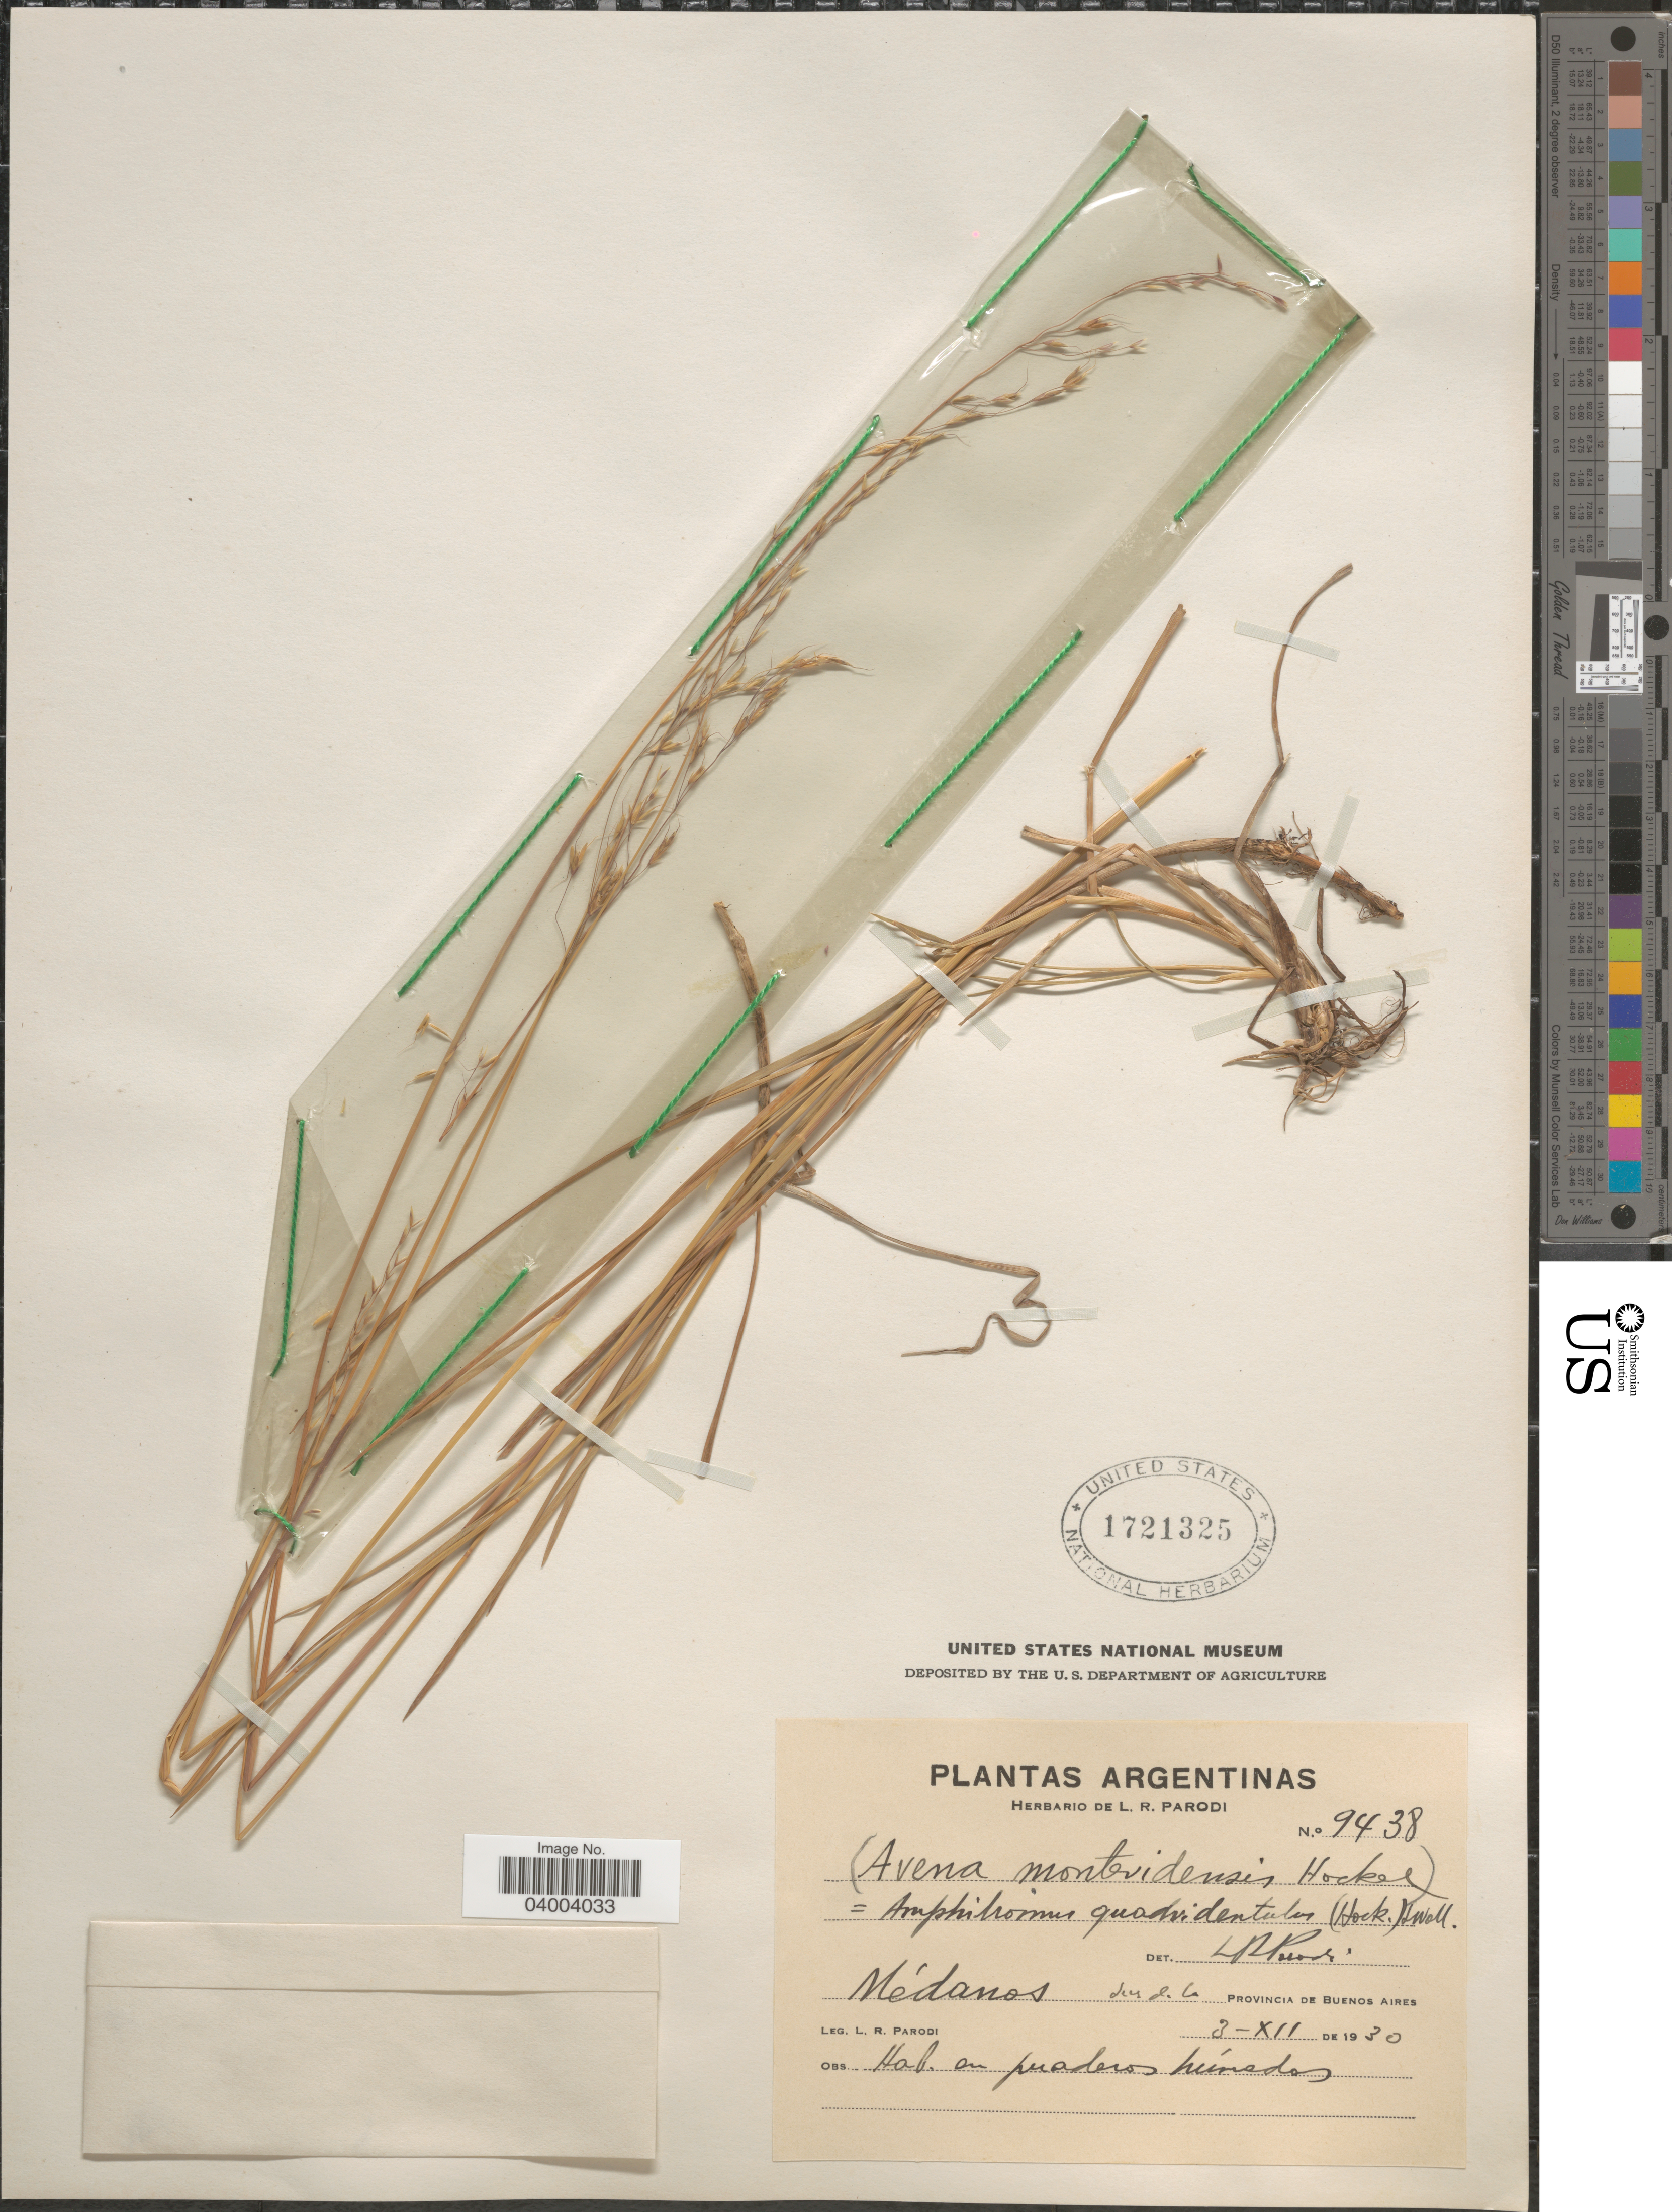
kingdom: Plantae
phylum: Tracheophyta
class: Liliopsida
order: Poales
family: Poaceae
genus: Amphibromus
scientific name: Amphibromus quadridentulus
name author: (Döll) Swallen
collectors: L. R. Parodi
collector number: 9438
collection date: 1930-12-03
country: Argentina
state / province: Buenos Aires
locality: Médanos dur de la Provincia de Buenos Aires.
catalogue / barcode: US 1721325